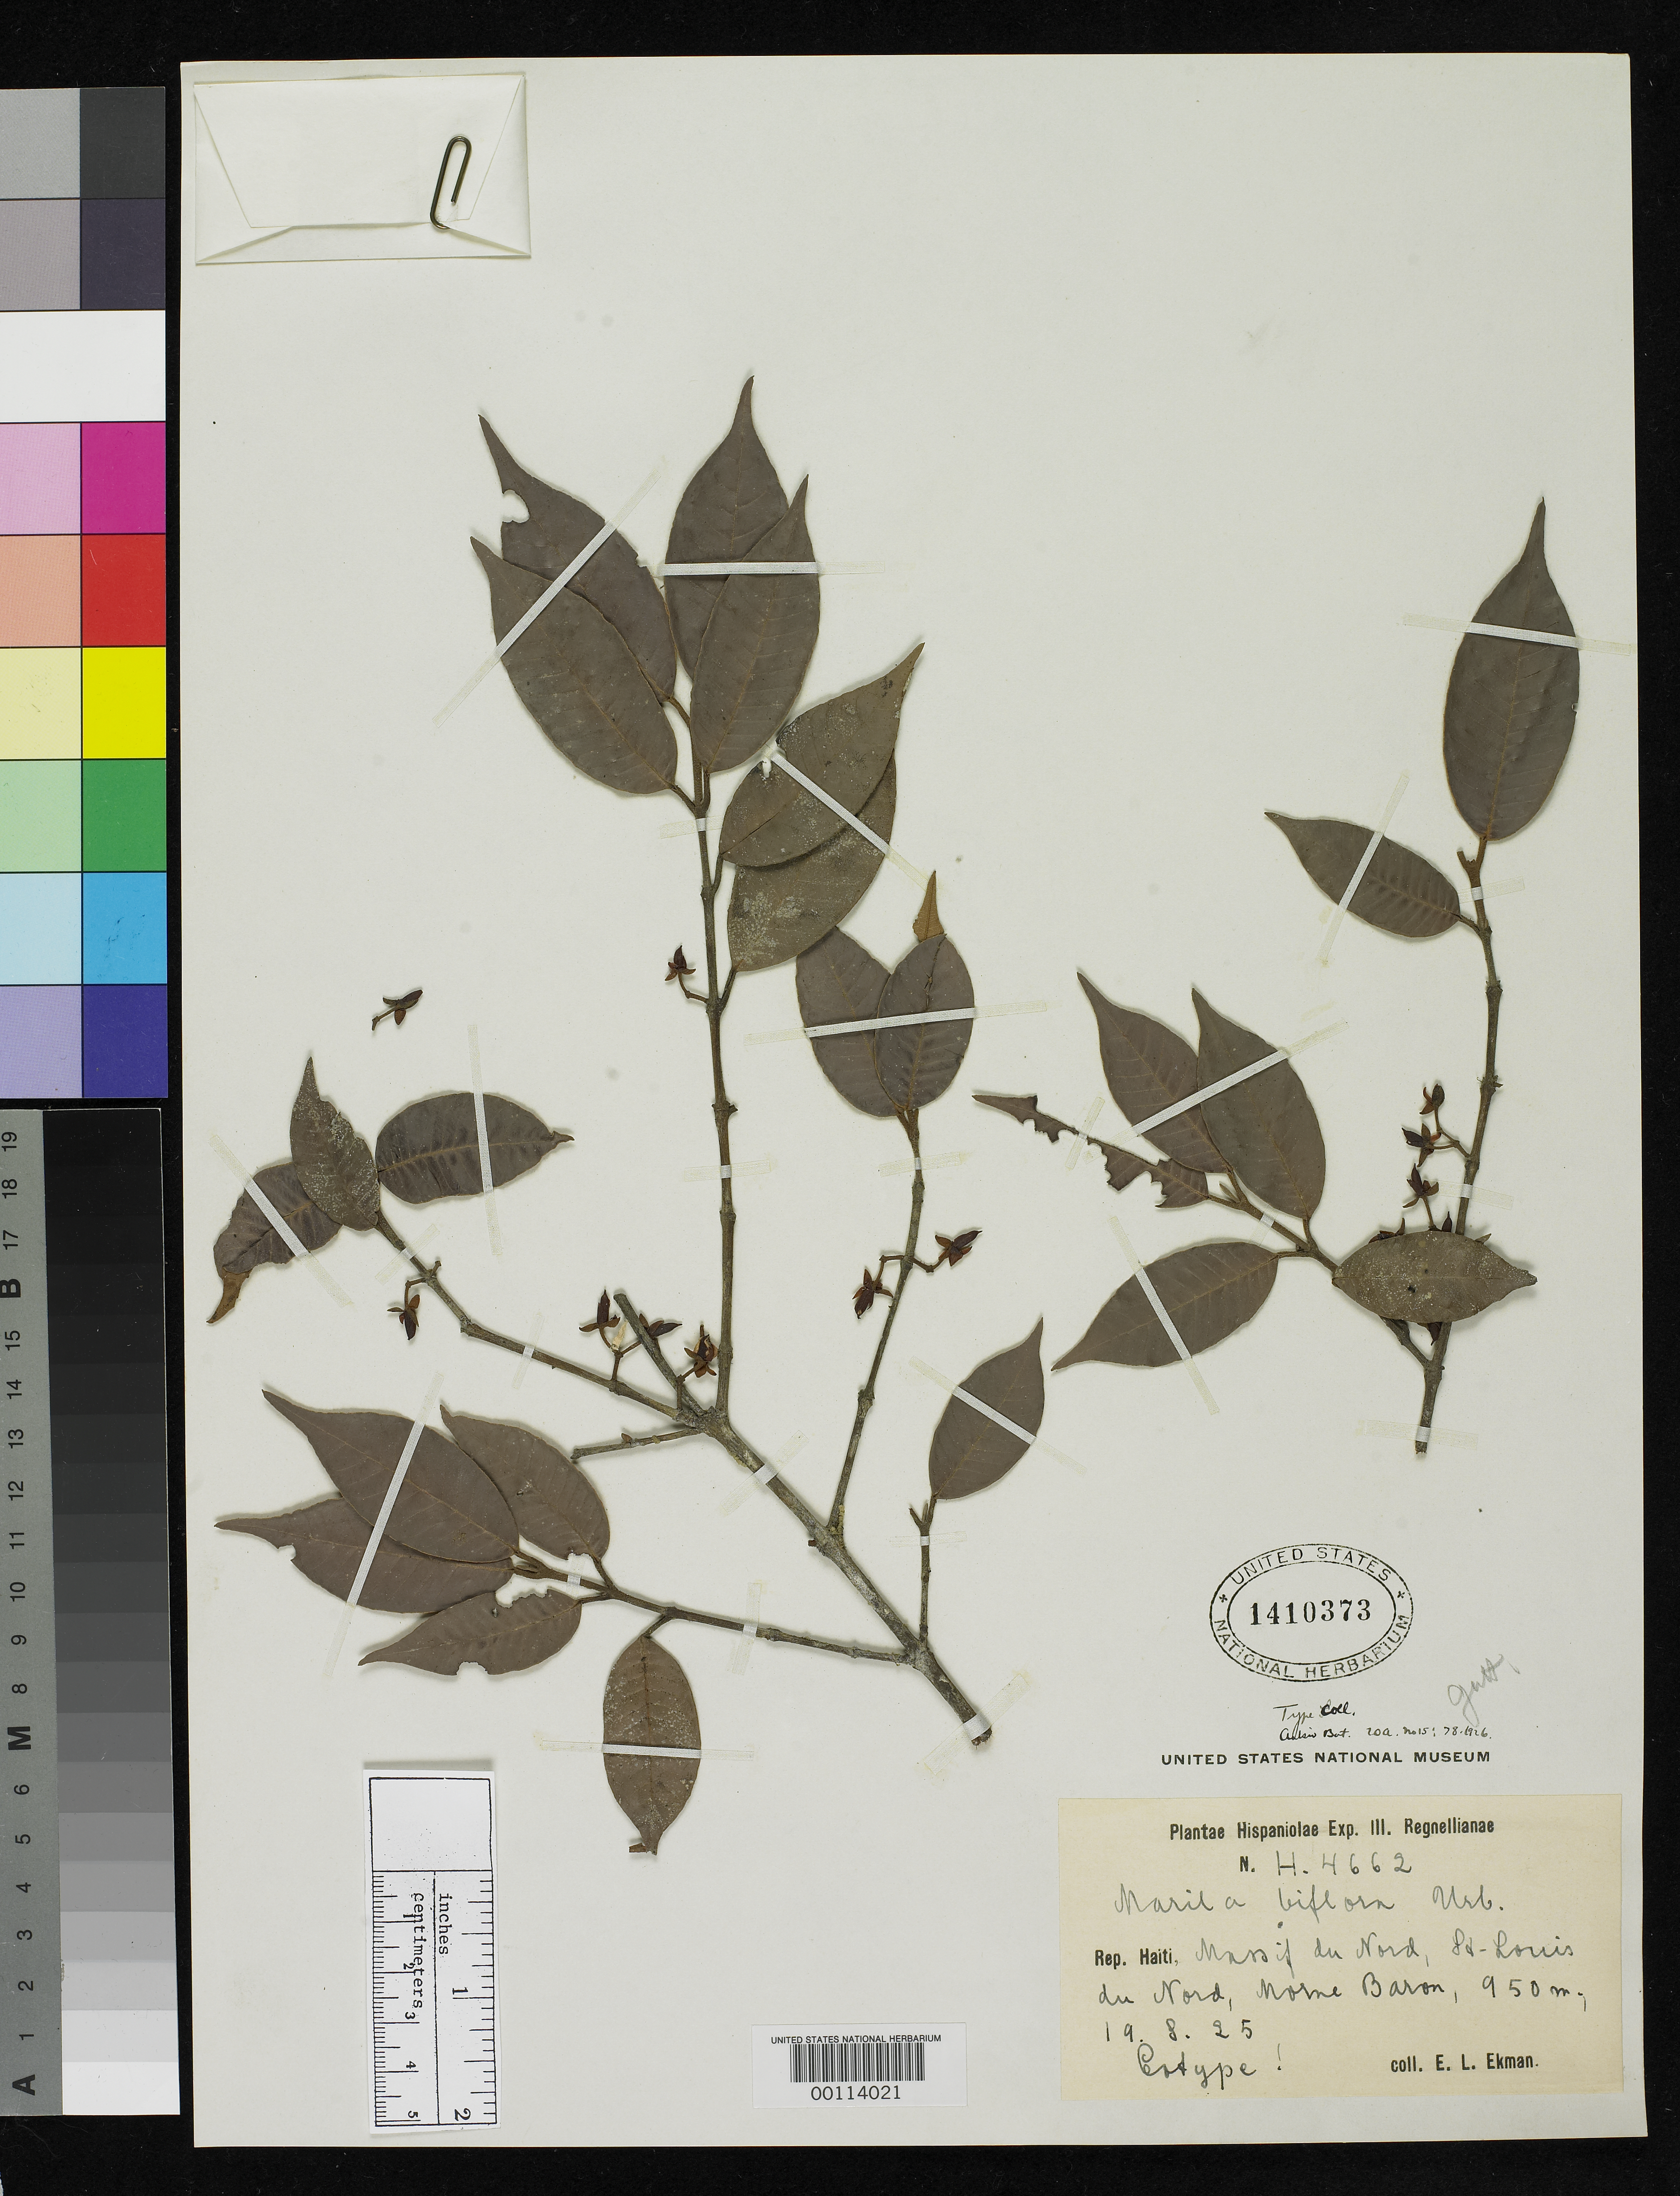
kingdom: Plantae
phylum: Tracheophyta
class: Magnoliopsida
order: Malpighiales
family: Calophyllaceae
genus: Marila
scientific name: Marila biflora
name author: Urb.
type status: Isotype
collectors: E. L. Ekman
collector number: H 4662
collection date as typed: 19 Aug 1925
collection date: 1925-08-19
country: Haiti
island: Hispaniola Island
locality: Massif du Nord prope S. Louis du Nord in Morne Baron.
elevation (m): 950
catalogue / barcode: US 1410373